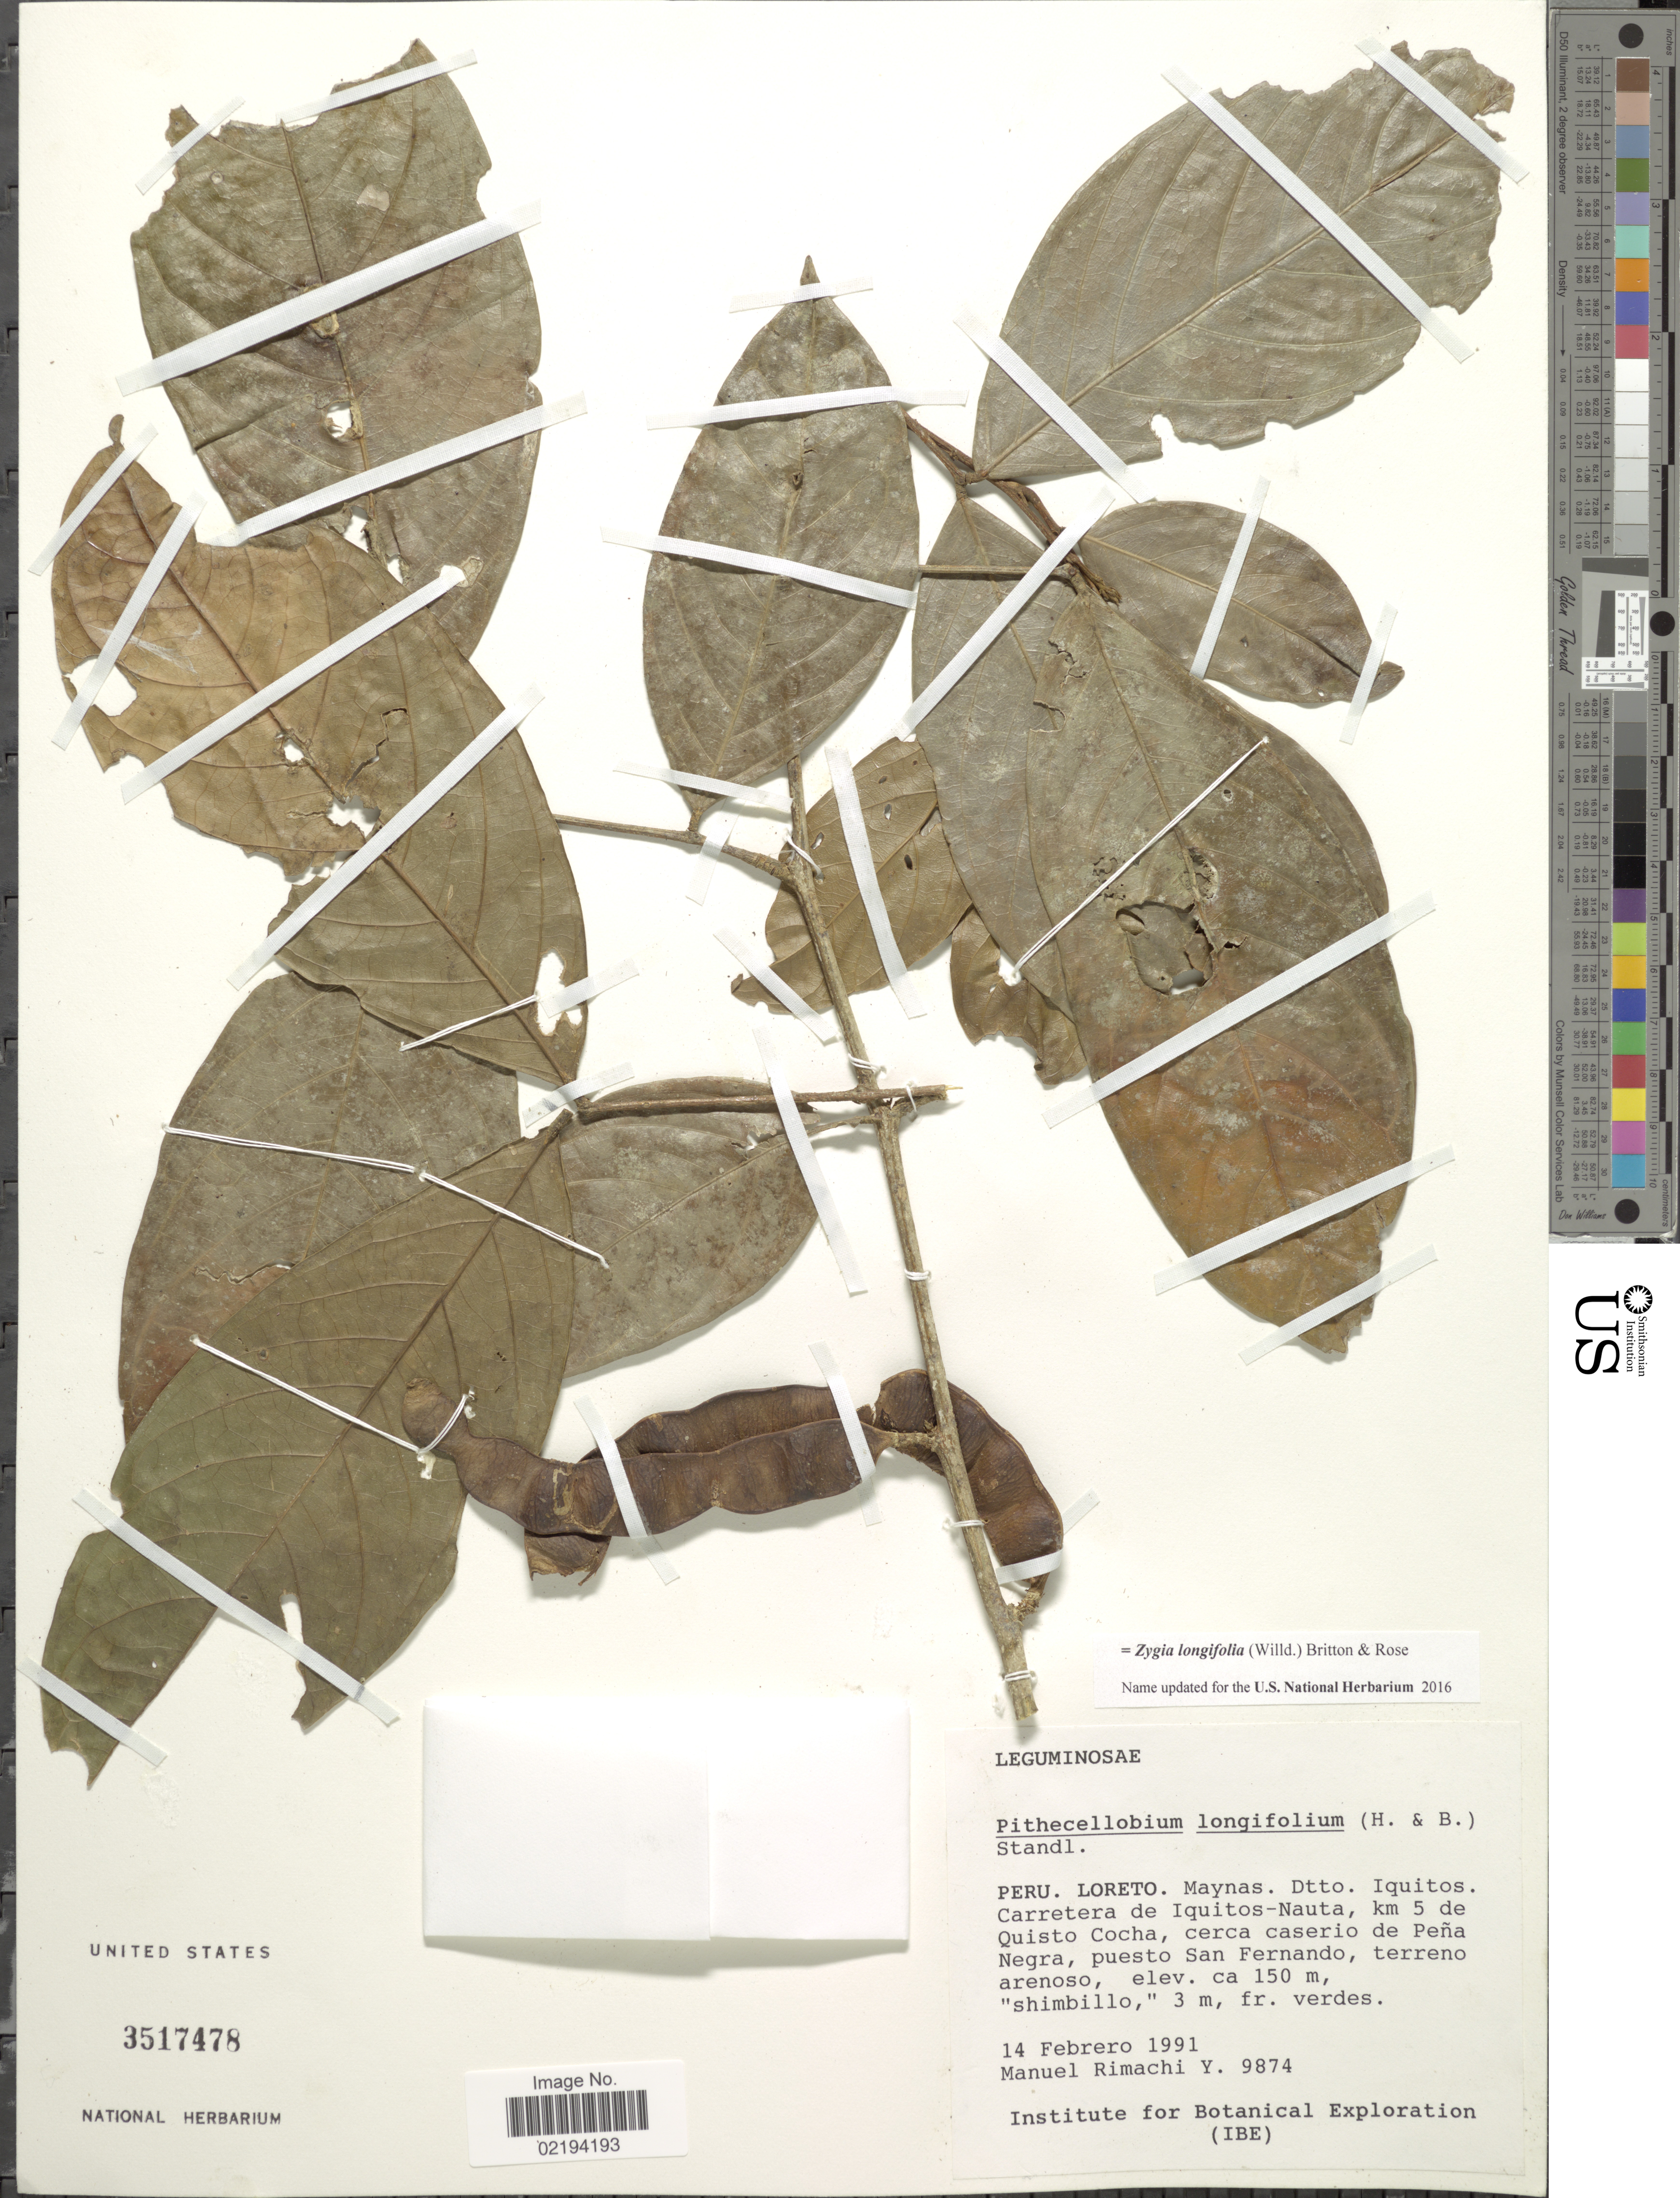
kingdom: Plantae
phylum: Tracheophyta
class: Magnoliopsida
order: Fabales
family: Fabaceae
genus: Zygia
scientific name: Zygia longifolia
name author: (Willd.) Britton & Rose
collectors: M. Rimachi Y.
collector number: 9874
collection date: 1991-02-14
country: Peru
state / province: Loreto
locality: Maynas. Dtto Iquitos. Carretera de Iquitos-Nauta, km 5 de Quisto Cocha, cerca caserio de Peña Negra, puesto San Fernando, terreno arenoso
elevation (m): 150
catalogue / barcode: US 3517478